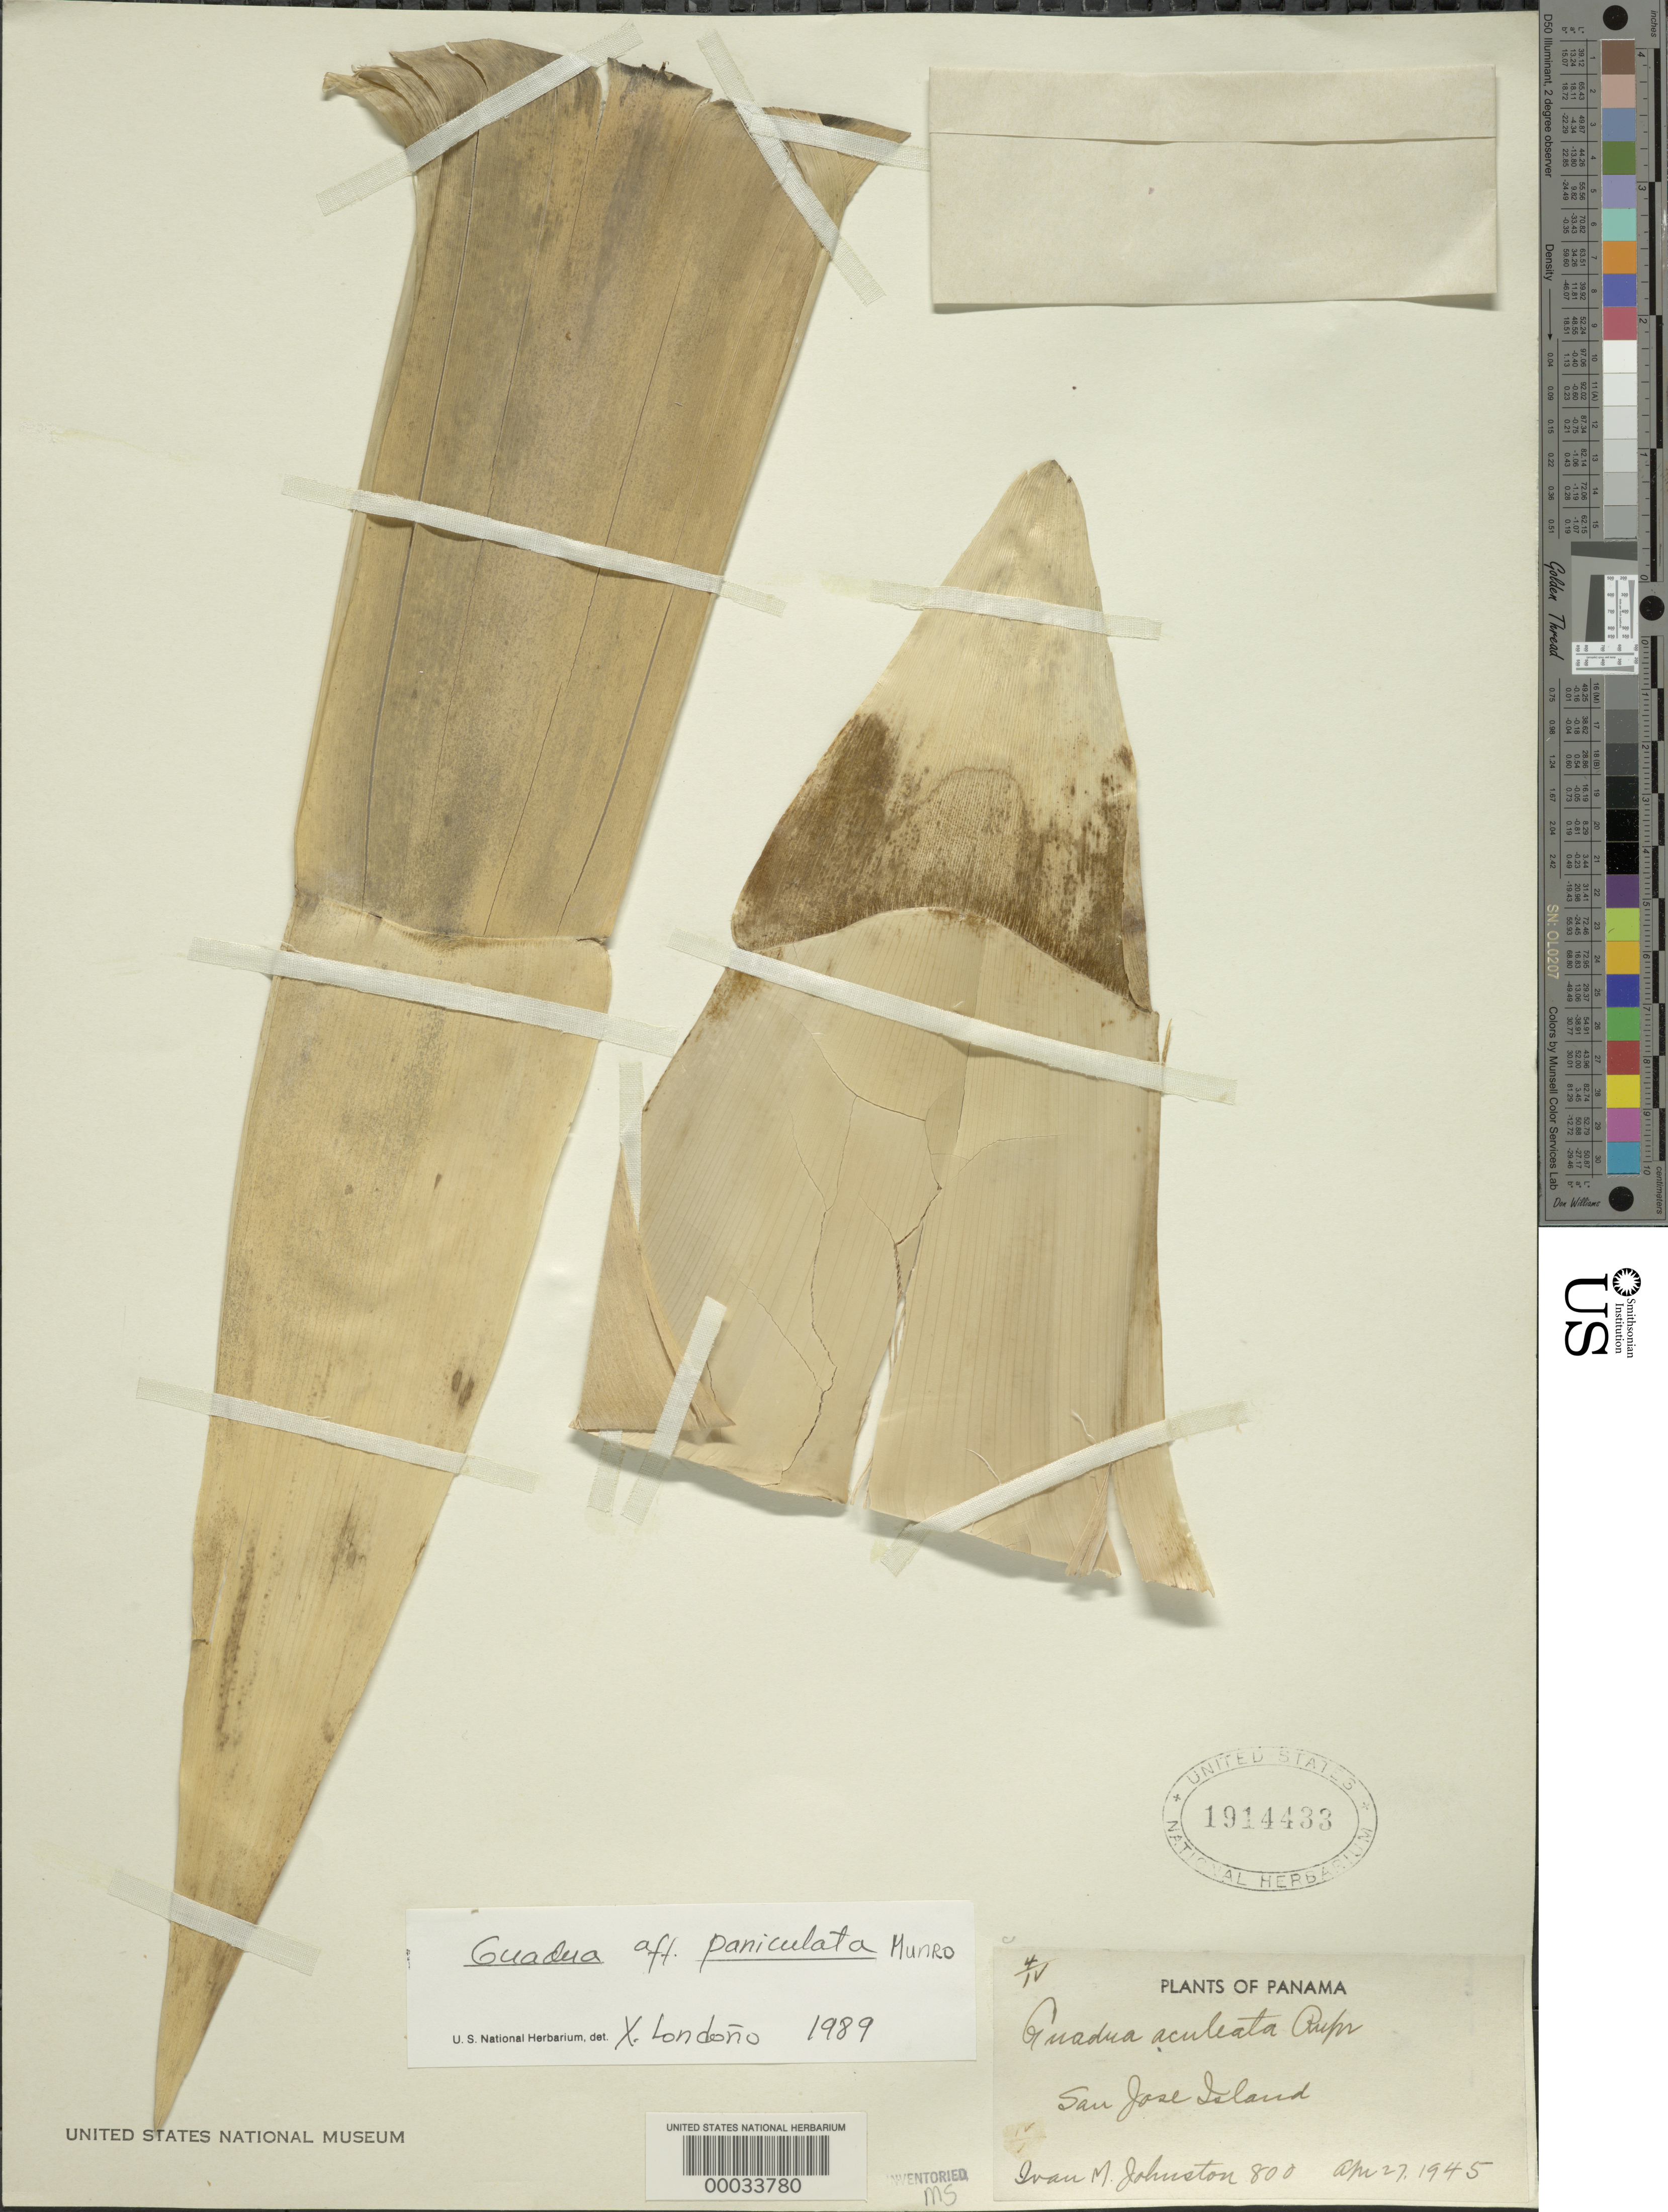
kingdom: Plantae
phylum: Tracheophyta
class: Liliopsida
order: Poales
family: Poaceae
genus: Guadua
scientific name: Guadua refracta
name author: Munro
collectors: I.M. Johnston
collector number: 800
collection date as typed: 27 Apr 1945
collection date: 1945-04-27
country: Panama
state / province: Panamá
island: San José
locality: Perlas Archipelago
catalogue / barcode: US 1914433